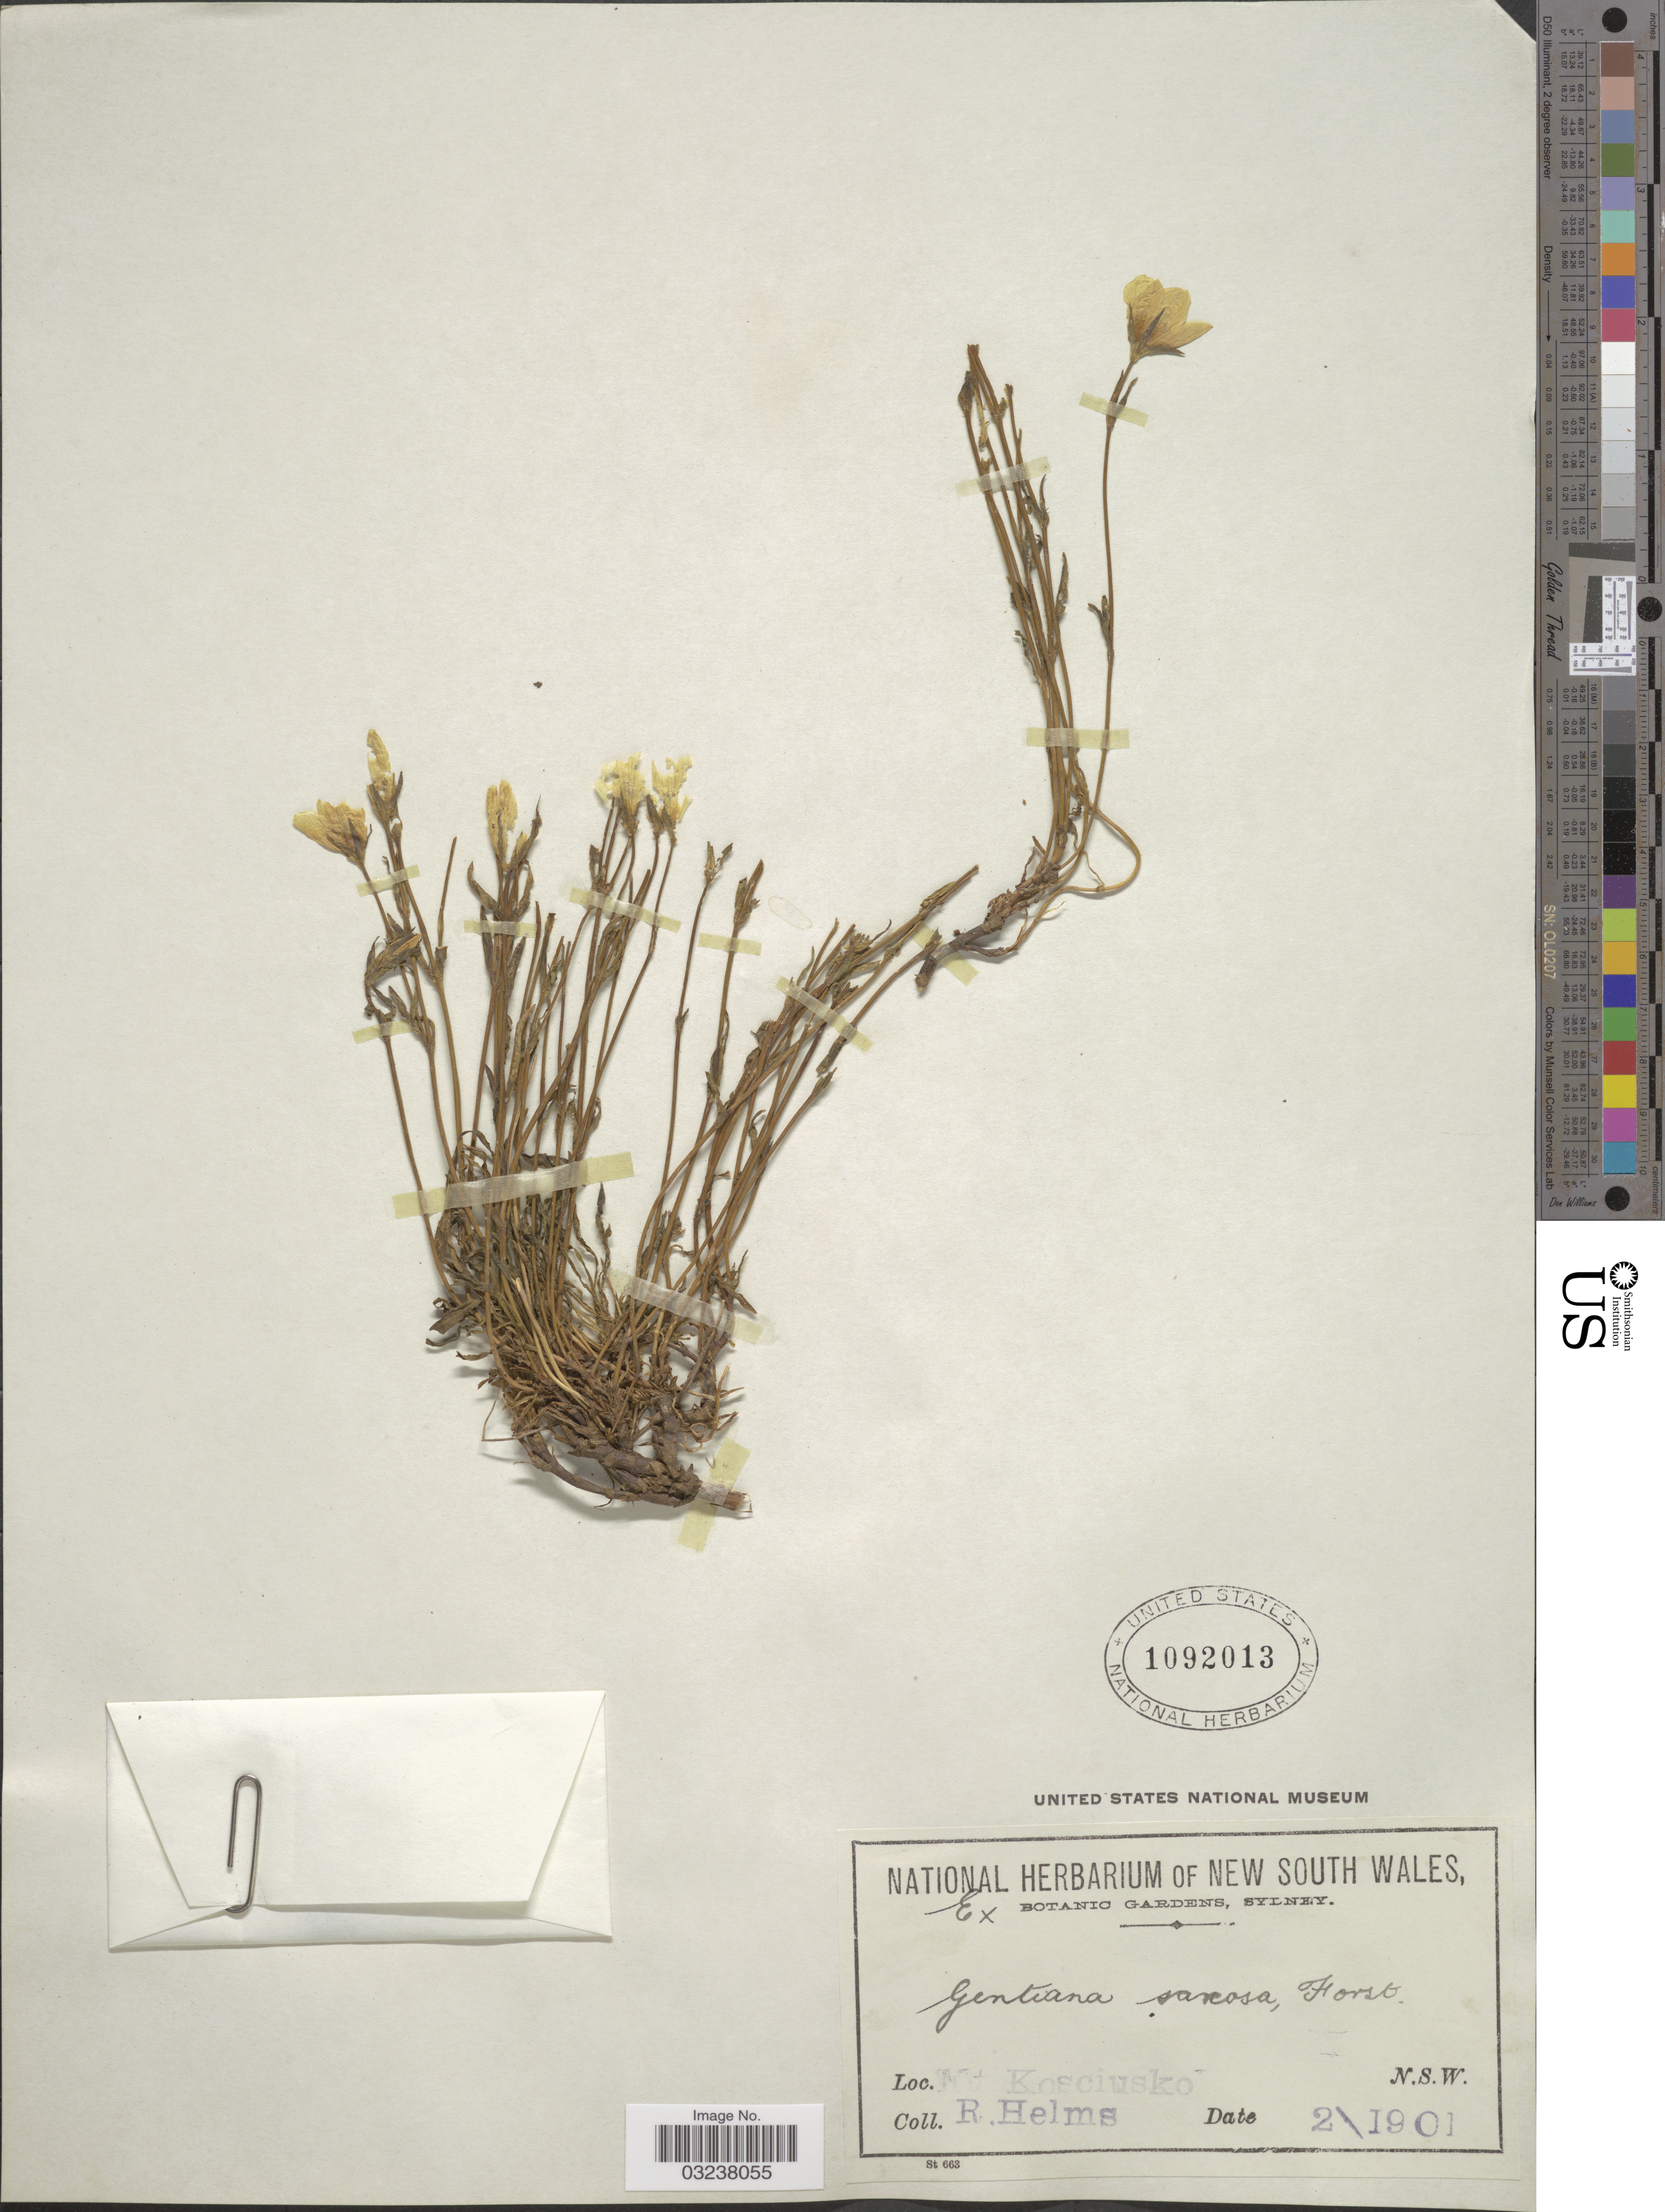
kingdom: Plantae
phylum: Tracheophyta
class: Magnoliopsida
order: Gentianales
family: Gentianaceae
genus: Gentianella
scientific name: Gentianella saxosa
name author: (G. Forst.) Holub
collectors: R. Helms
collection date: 1901-02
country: Australia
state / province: New South Wales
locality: Mt. Kosciuska.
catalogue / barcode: US 1092013